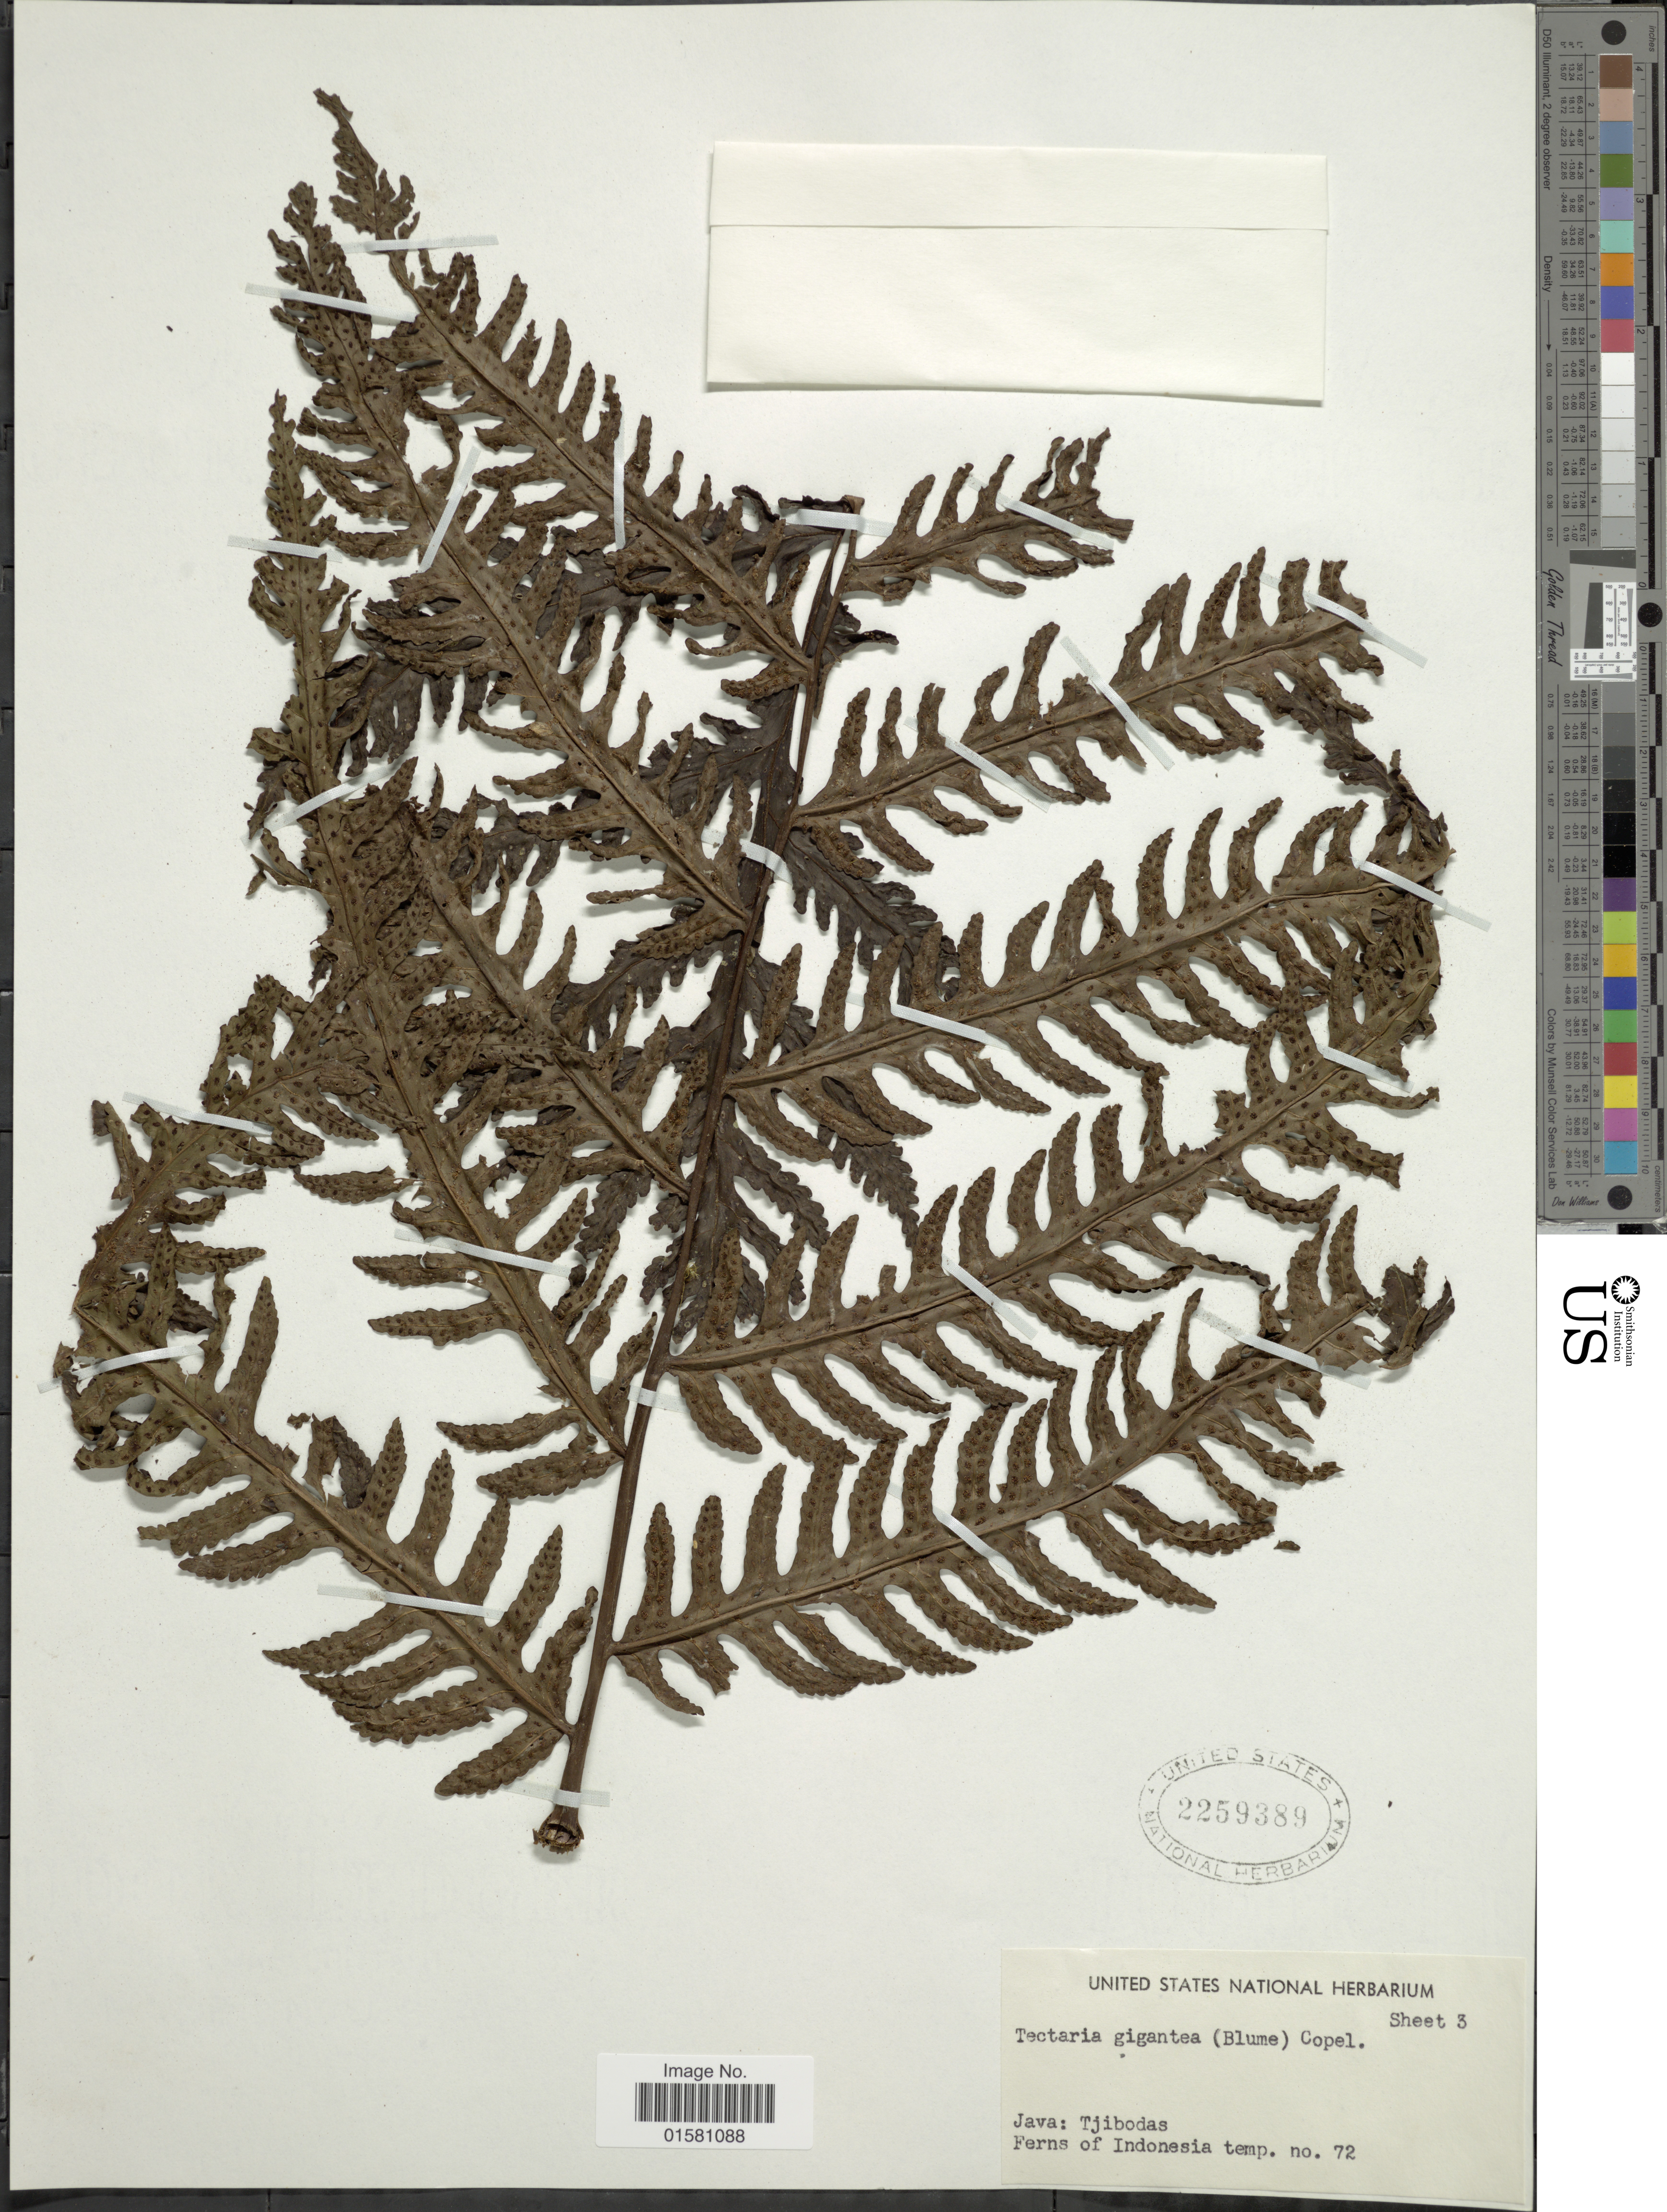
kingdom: Plantae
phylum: Tracheophyta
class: Polypodiopsida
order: Polypodiales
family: Tectariaceae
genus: Tectaria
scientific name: Tectaria gigantea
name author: (Bedd.) Copel.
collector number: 72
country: Indonesia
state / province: Java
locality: Tjibodas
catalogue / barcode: US 2259389